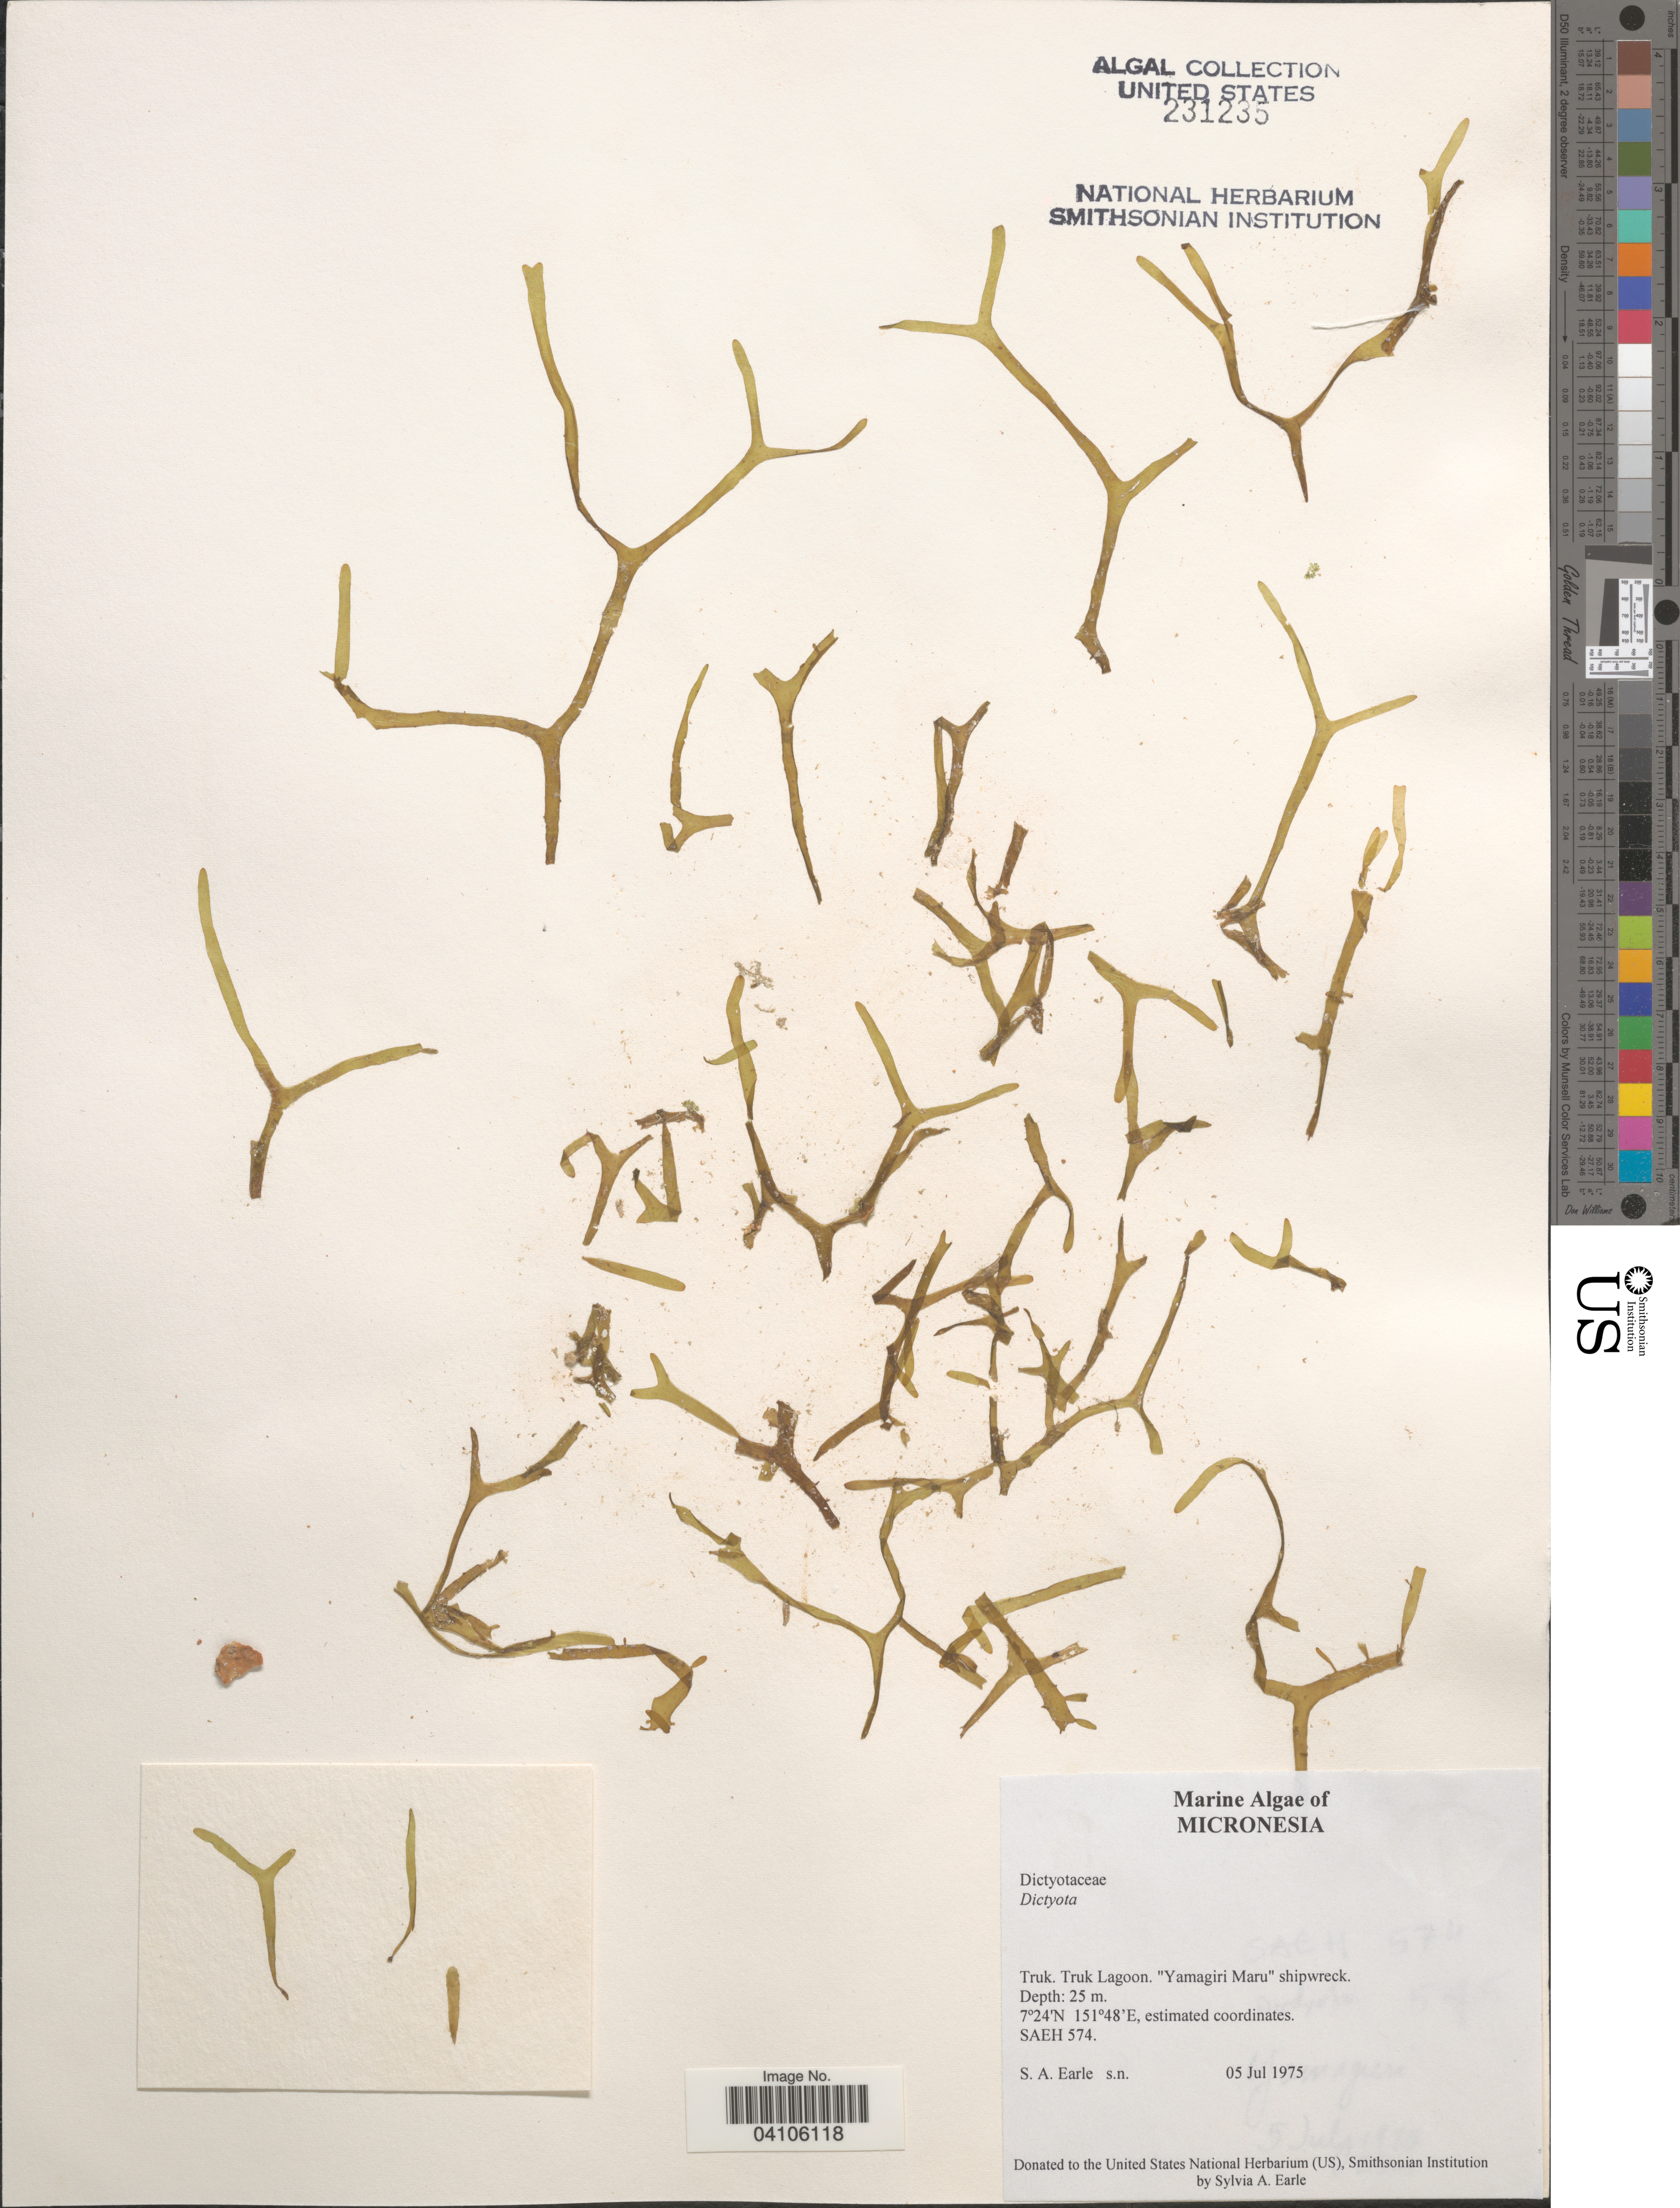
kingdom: Chromista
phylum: Ochrophyta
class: Phaeophyceae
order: Dictyotales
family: Dictyotaceae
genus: Dictyota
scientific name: Dictyota sp.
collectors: S. A. Earle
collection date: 1975-07-05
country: Micronesia, Federated States of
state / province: Truk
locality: Micronesia. Truk Lagoon. "Yamagiri Maru" shipwreck.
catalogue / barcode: US 231235